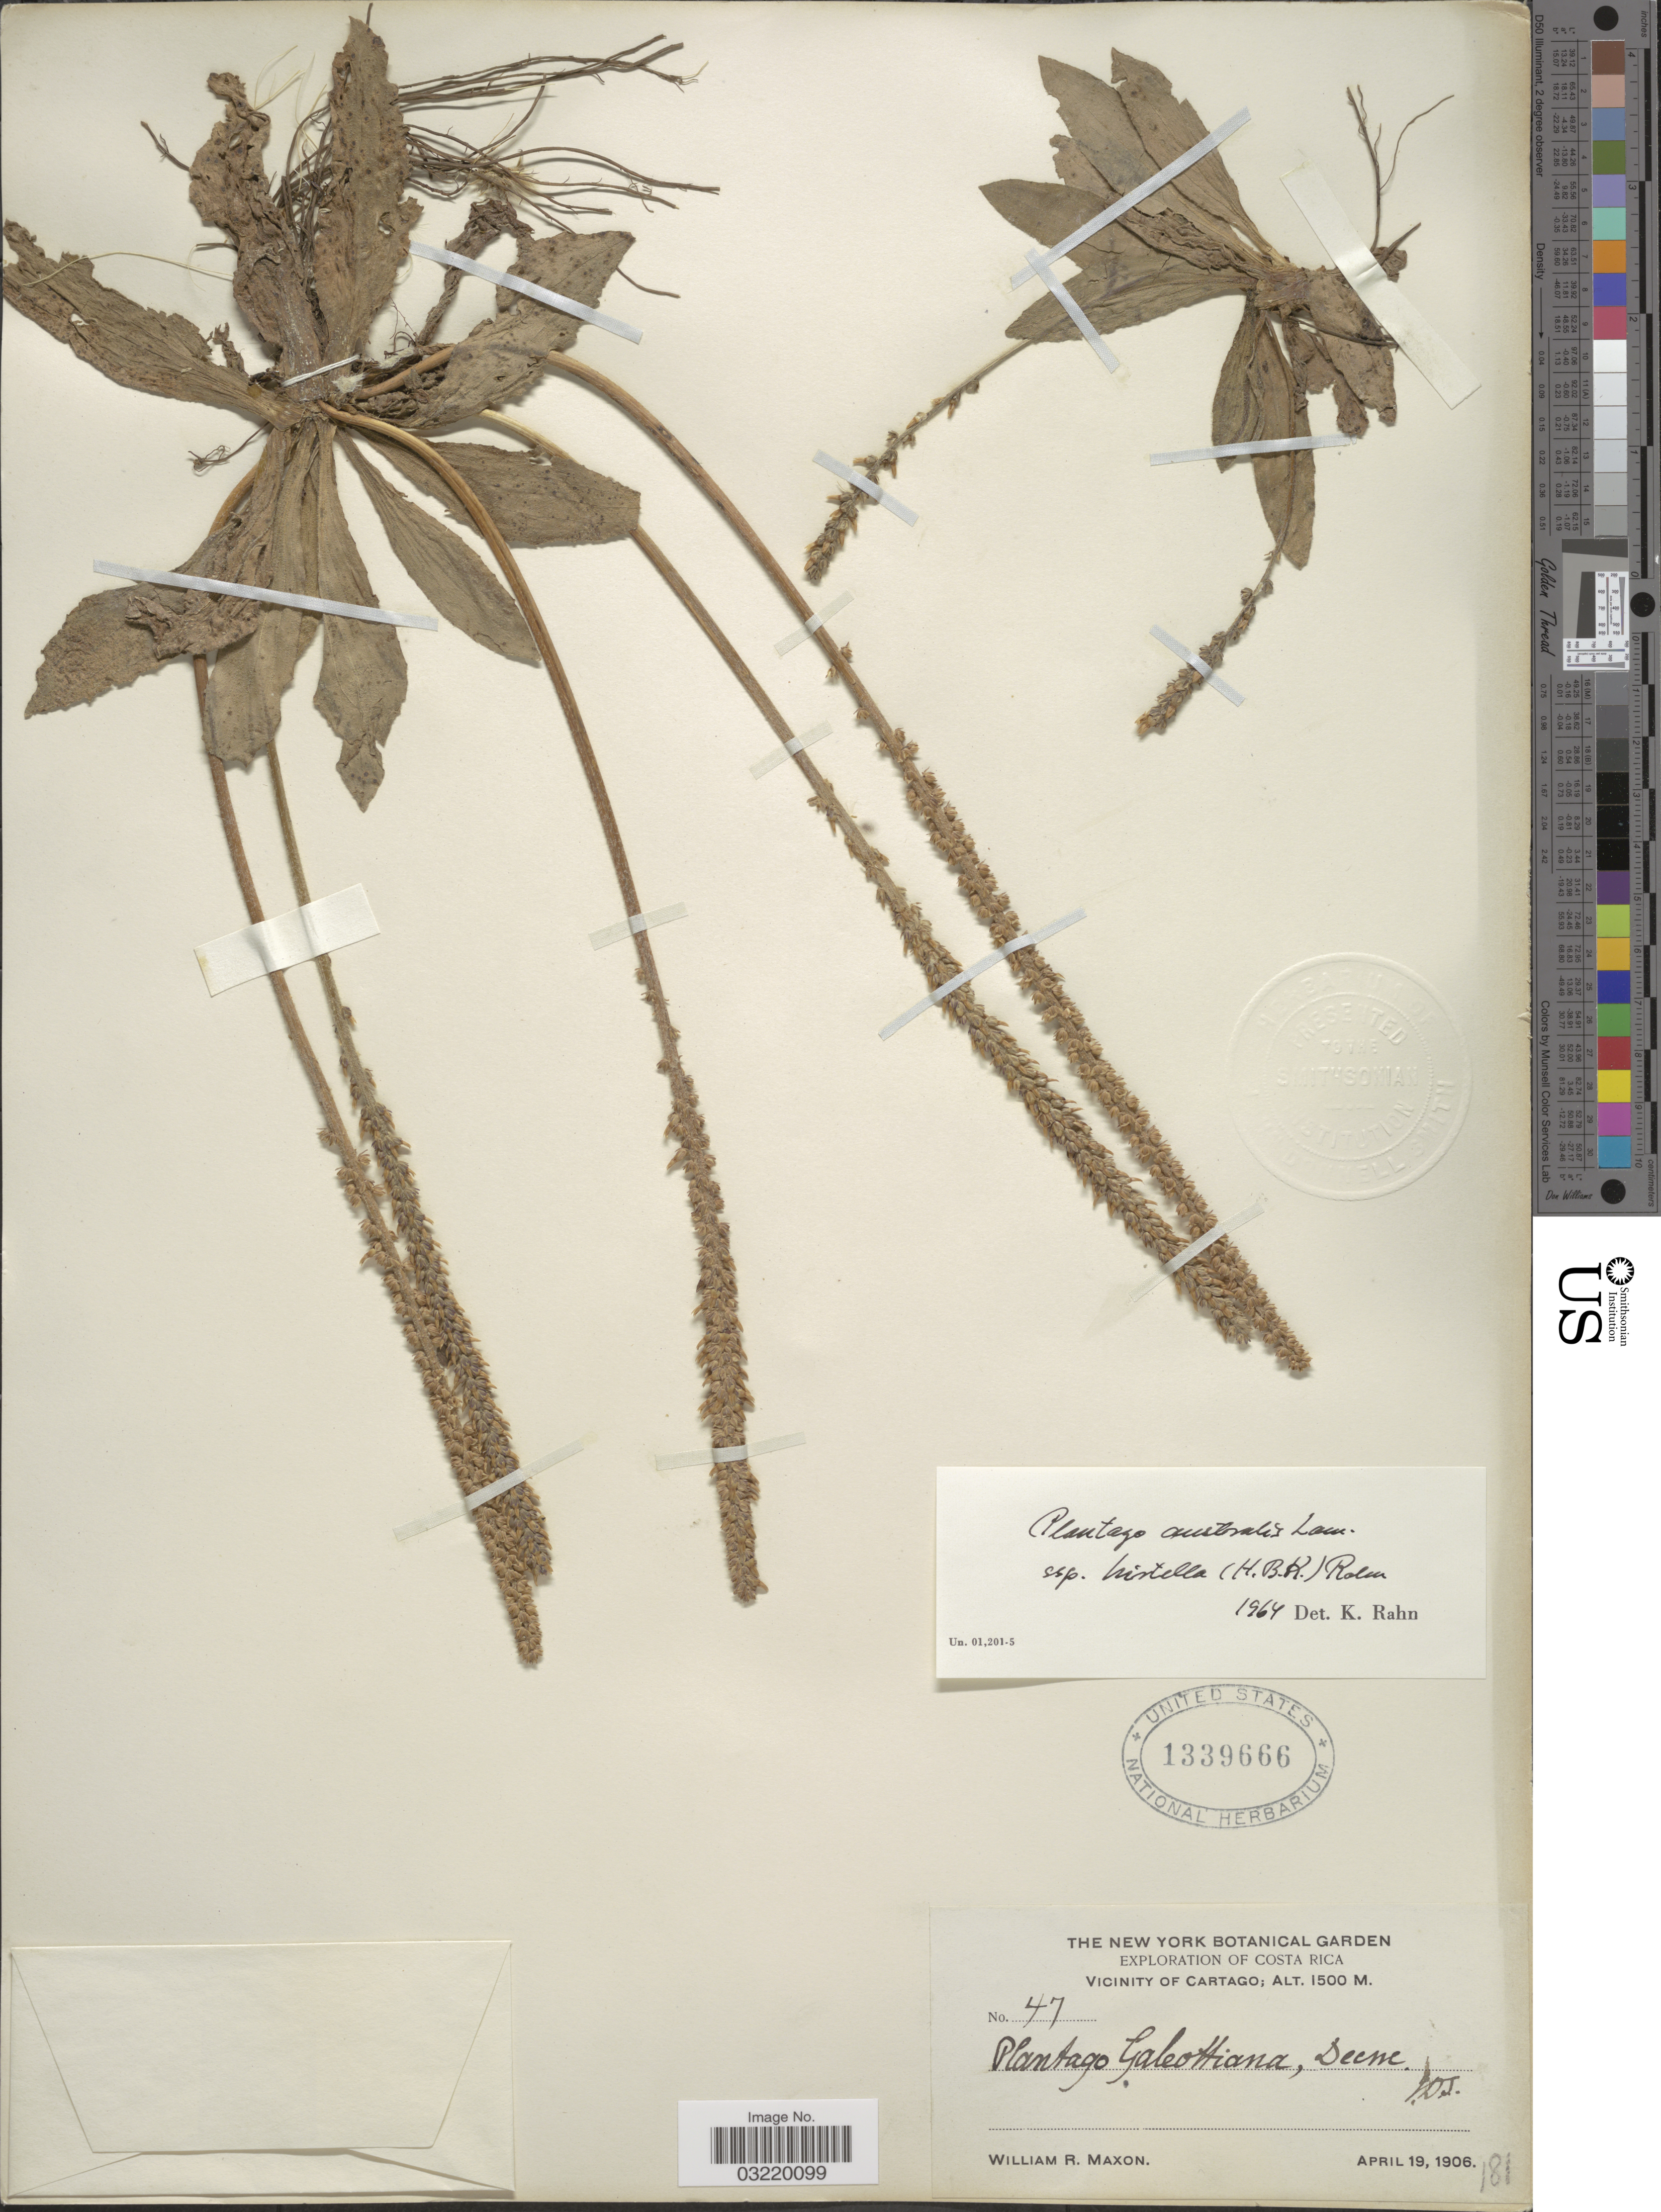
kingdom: Plantae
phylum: Tracheophyta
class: Magnoliopsida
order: Lamiales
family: Plantaginaceae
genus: Plantago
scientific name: Plantago australis subsp. hirtella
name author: (Kunth) Rahn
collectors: W. R. Maxon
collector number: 47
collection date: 1906-04-19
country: Costa Rica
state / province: Cartago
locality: Vicinity of Cartago.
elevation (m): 1500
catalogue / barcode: US 1339666